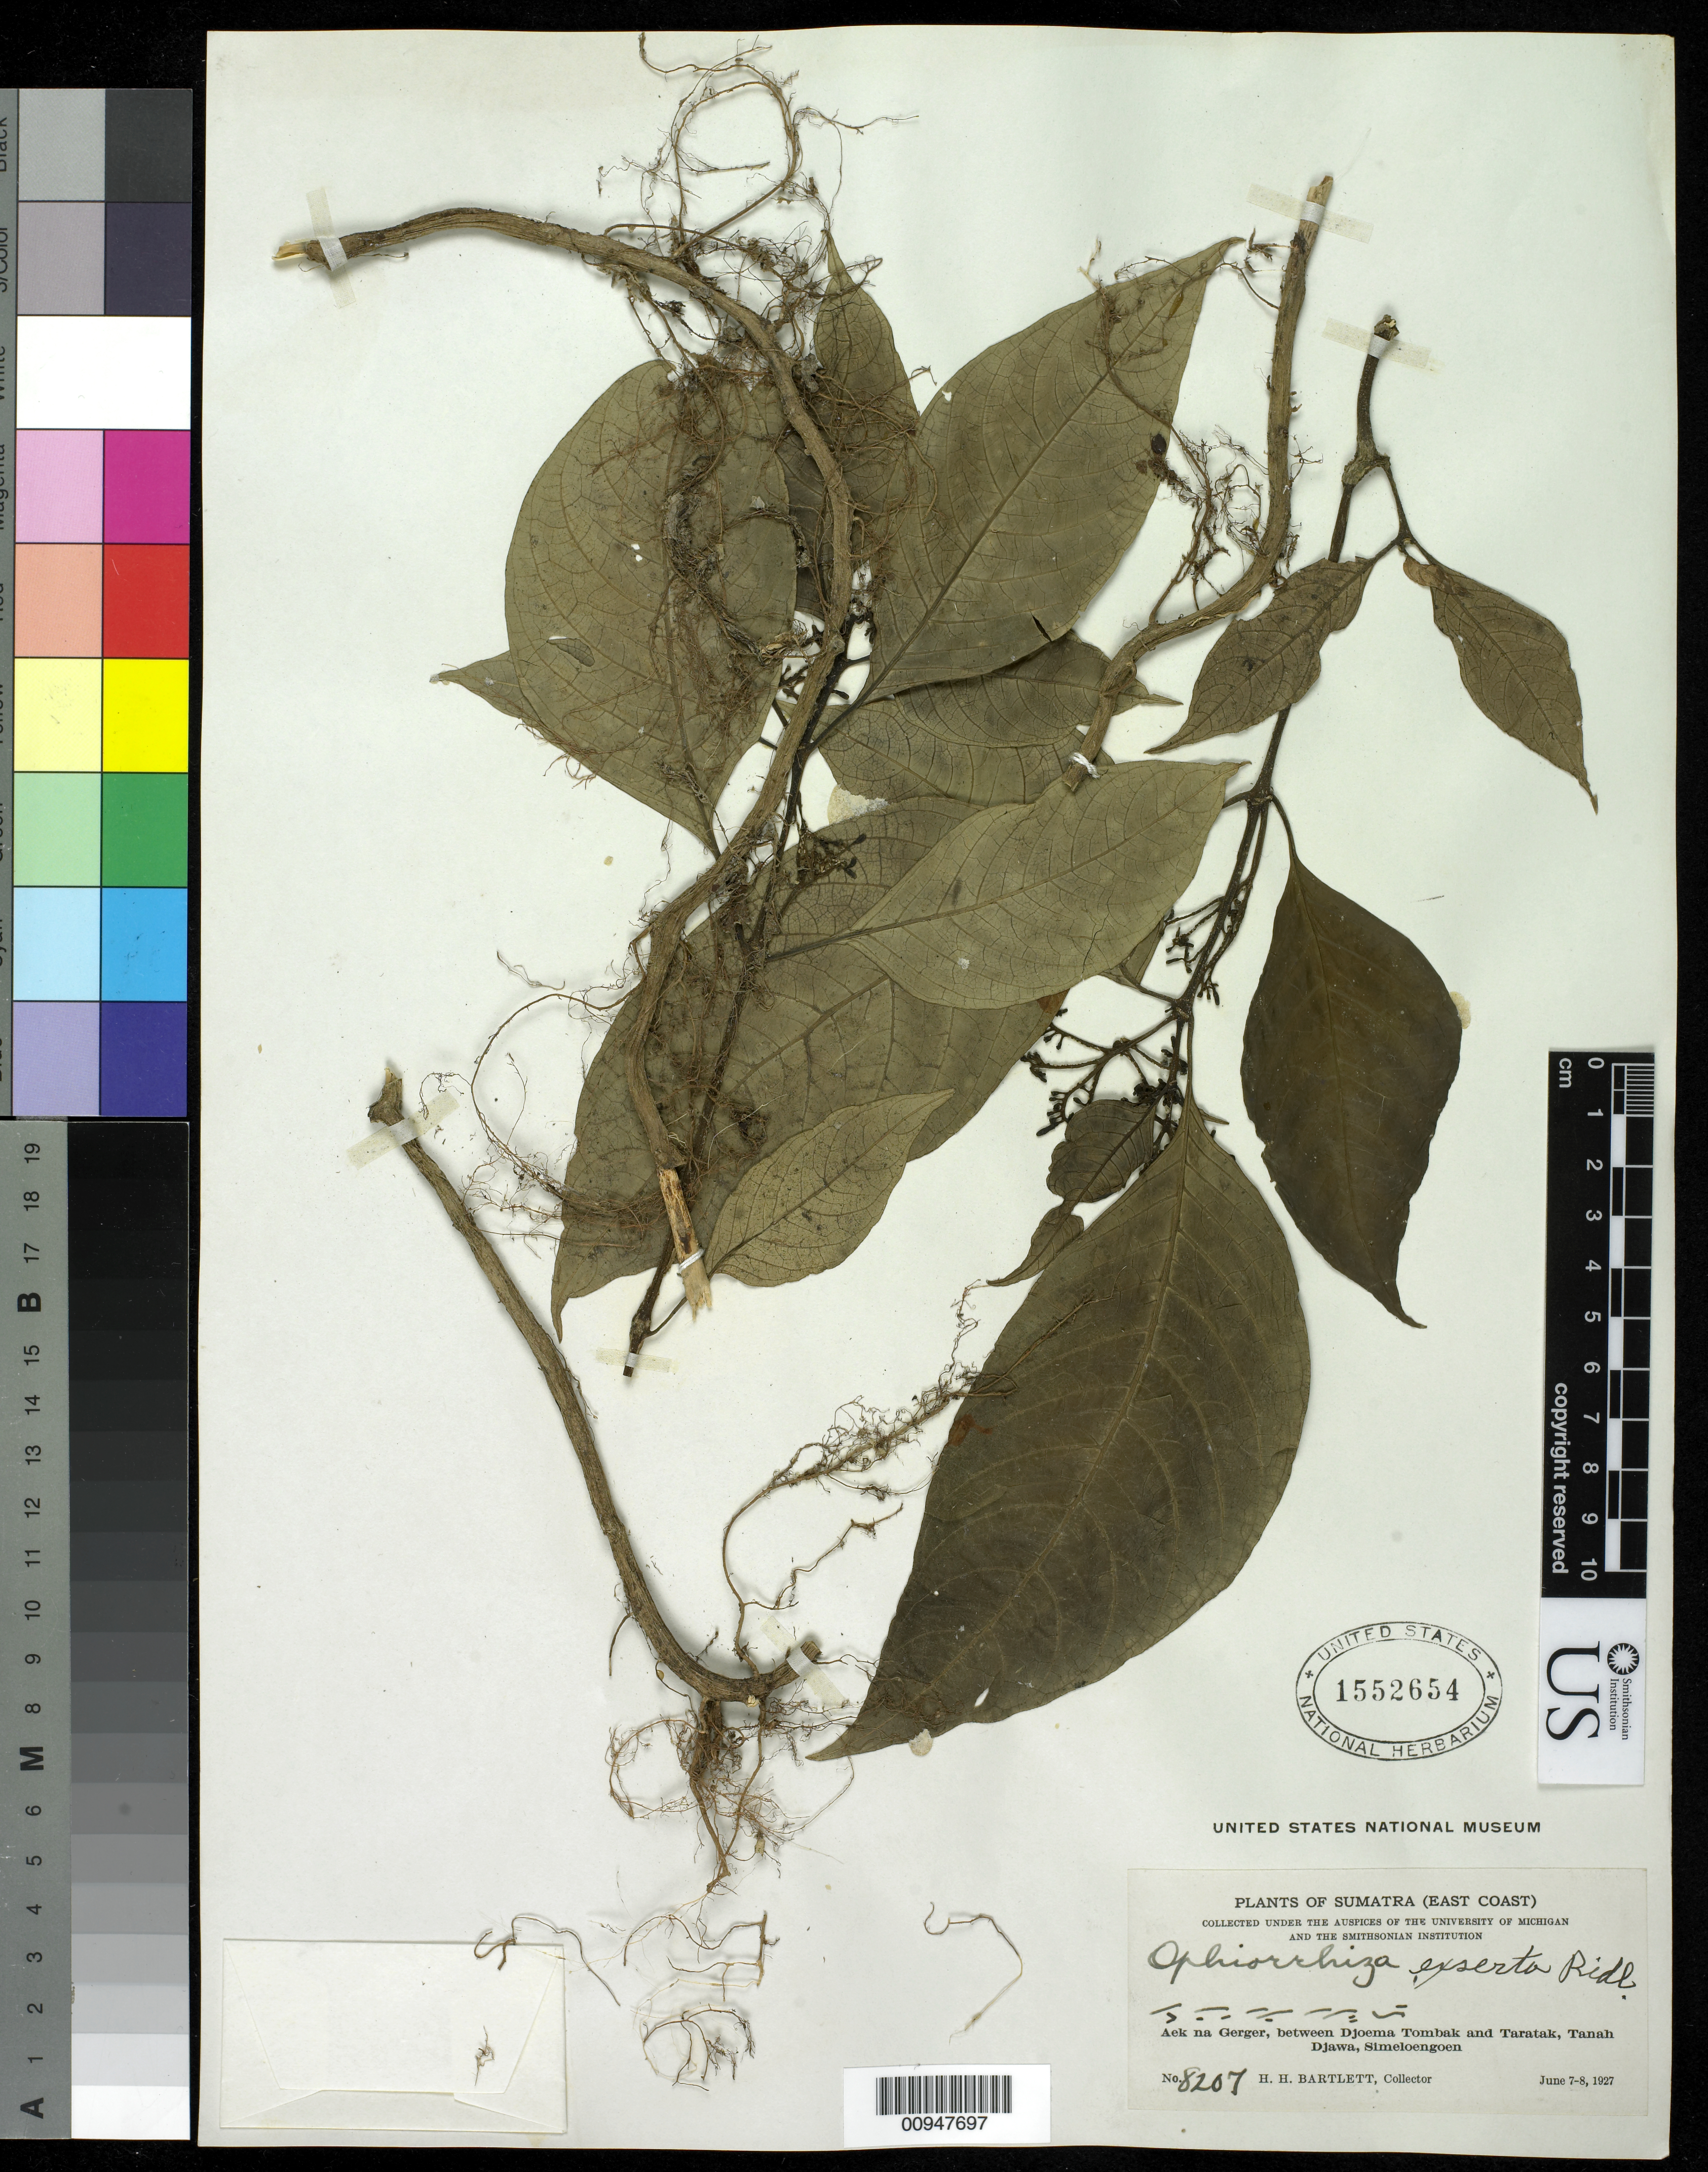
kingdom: Plantae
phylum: Tracheophyta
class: Magnoliopsida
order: Gentianales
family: Rubiaceae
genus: Ophiorrhiza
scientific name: Ophiorrhiza exserta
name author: Ridl.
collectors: H. H. Bartlett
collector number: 8207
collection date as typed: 07 Jun 1927 to 08 Jun 1927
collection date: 1927-06-07/1927-06-08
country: Indonesia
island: Sumatra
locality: Aek na Gerger, bet. Djoema Tombak and taratak, Tanah Djawa, Simeloengoen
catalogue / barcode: US 1552654